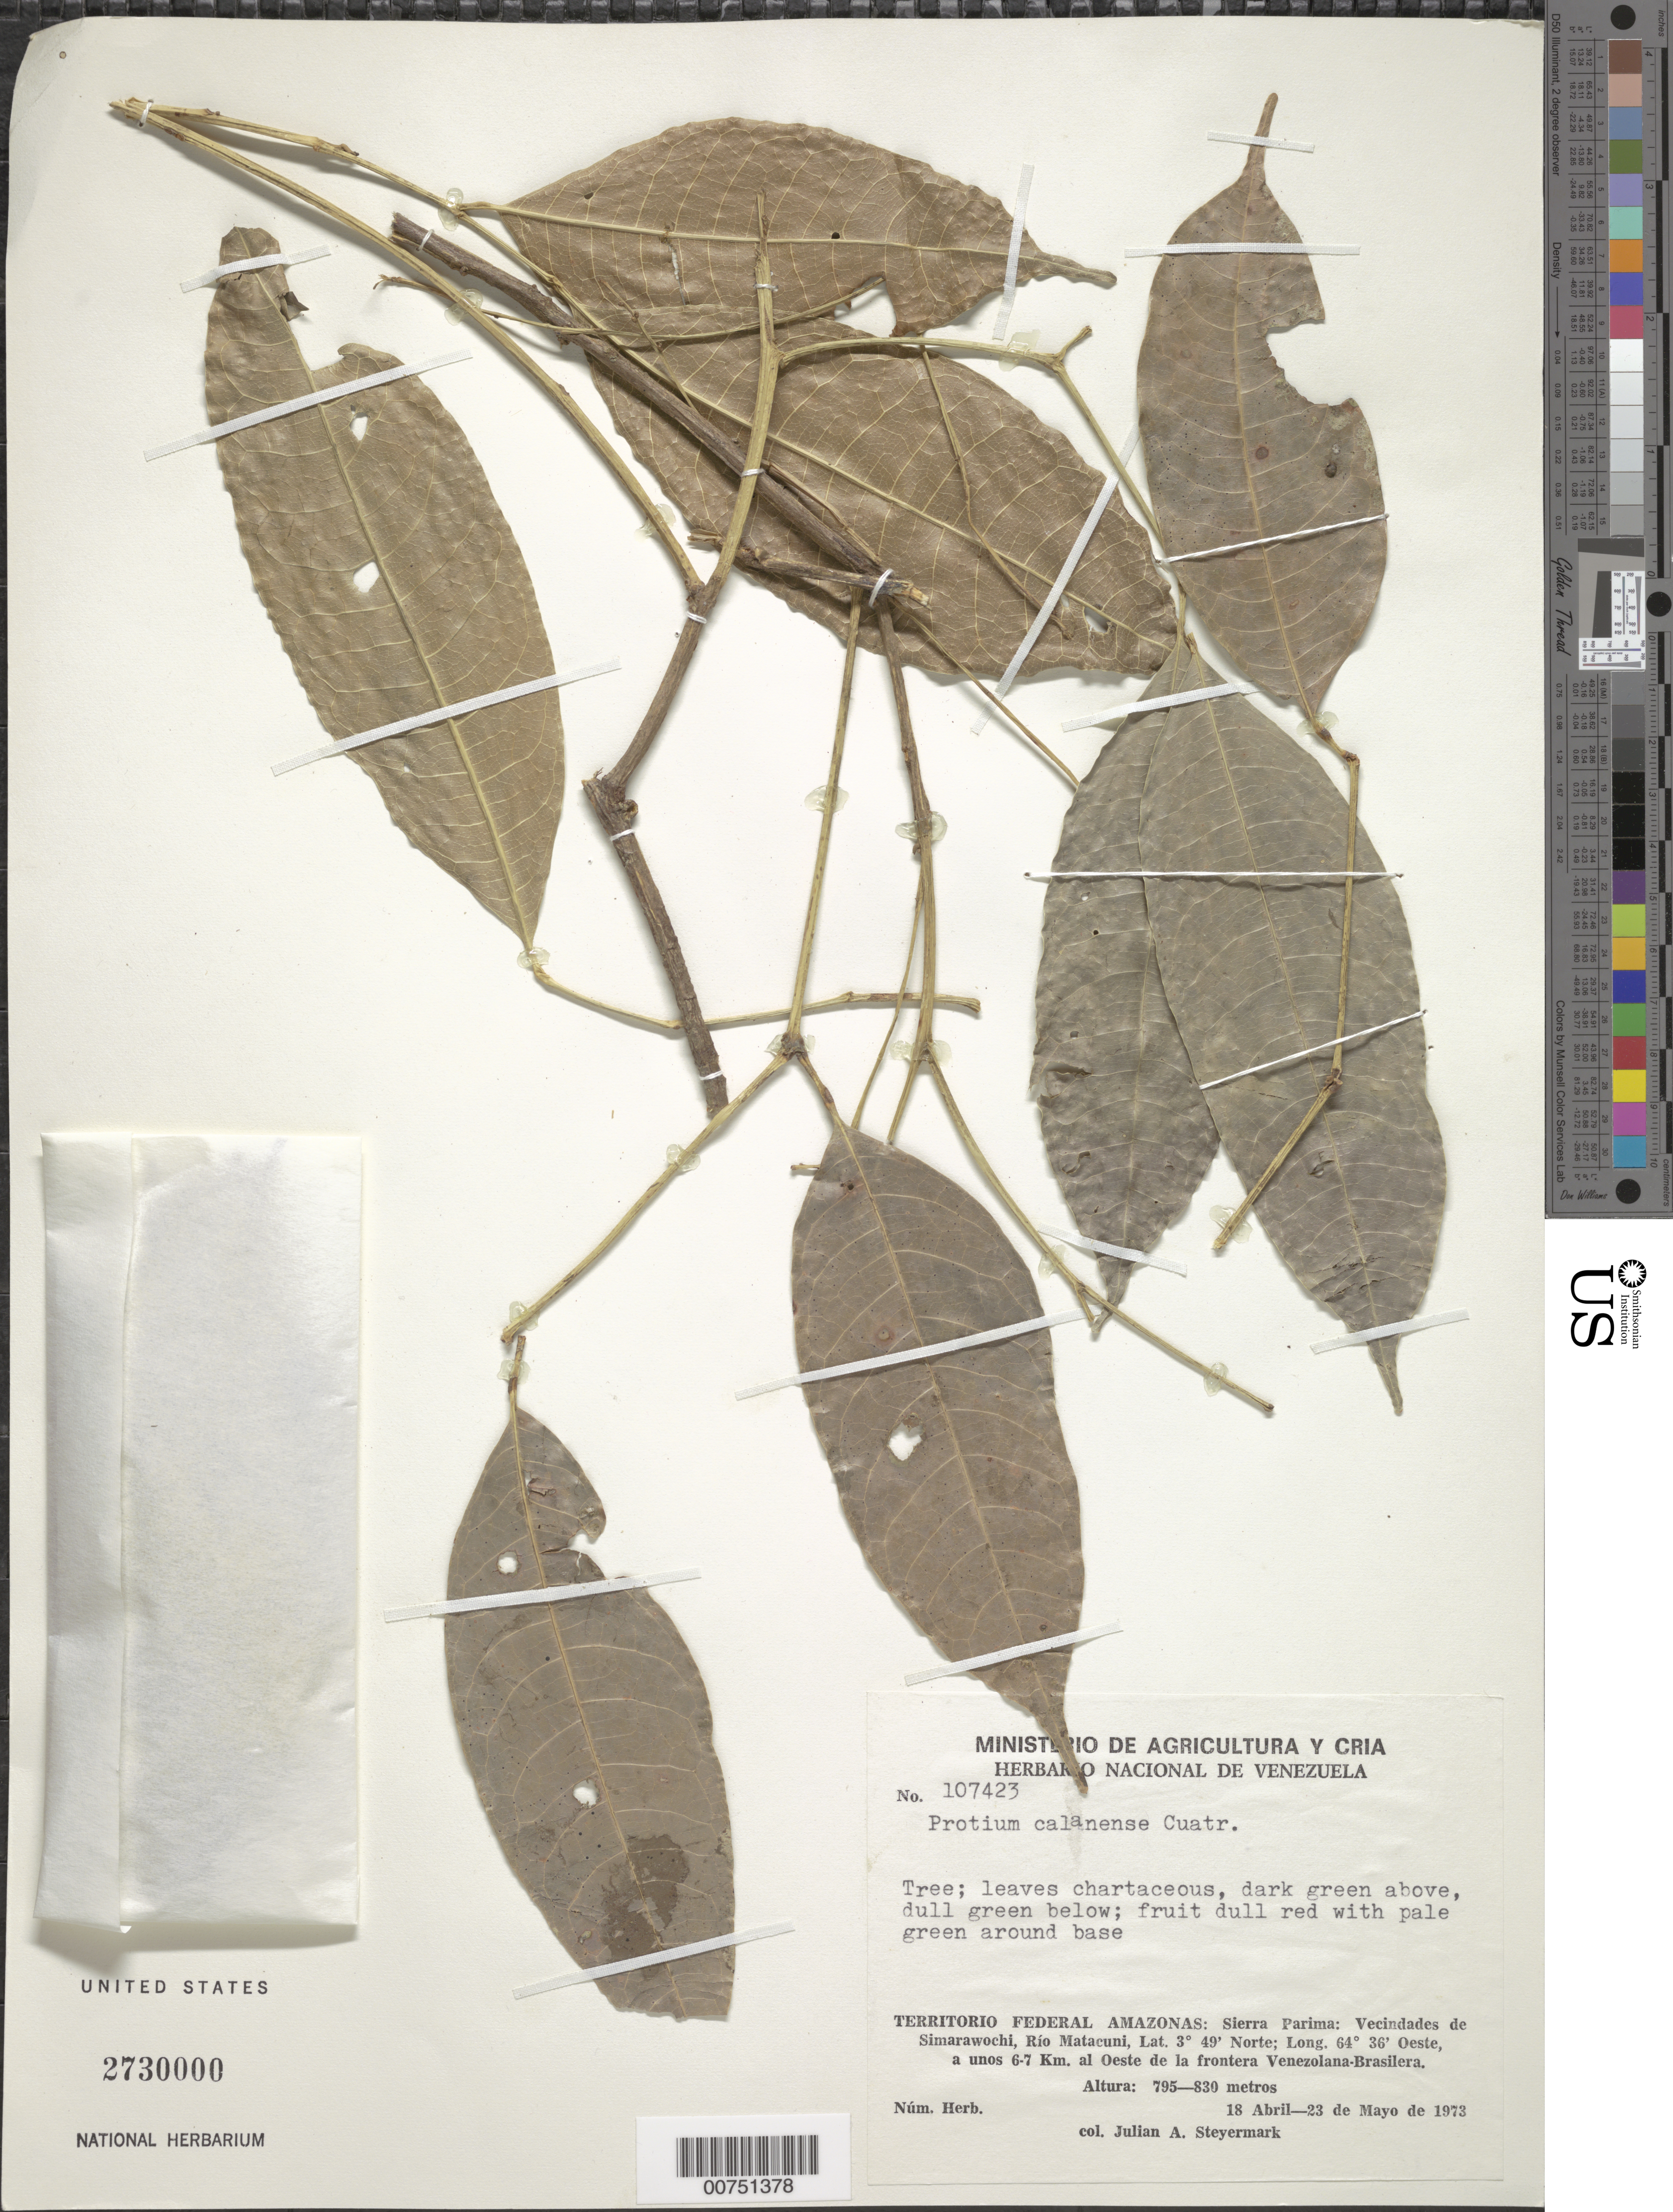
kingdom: Plantae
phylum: Tracheophyta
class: Magnoliopsida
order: Sapindales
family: Burseraceae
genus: Protium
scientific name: Protium calanense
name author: Cuatrec.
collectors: J. Steyermark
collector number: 107423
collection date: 1973-04-18/1973-05-23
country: Venezuela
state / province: Amazonas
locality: Territorio Federal Amazonas: Sierra Parima: Vecindades de Simarawochi, Río Matacuni, a unos 6-7 Km. al Oeste de la frontera Venezolana-Brasilera.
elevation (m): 795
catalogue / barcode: US 2730000